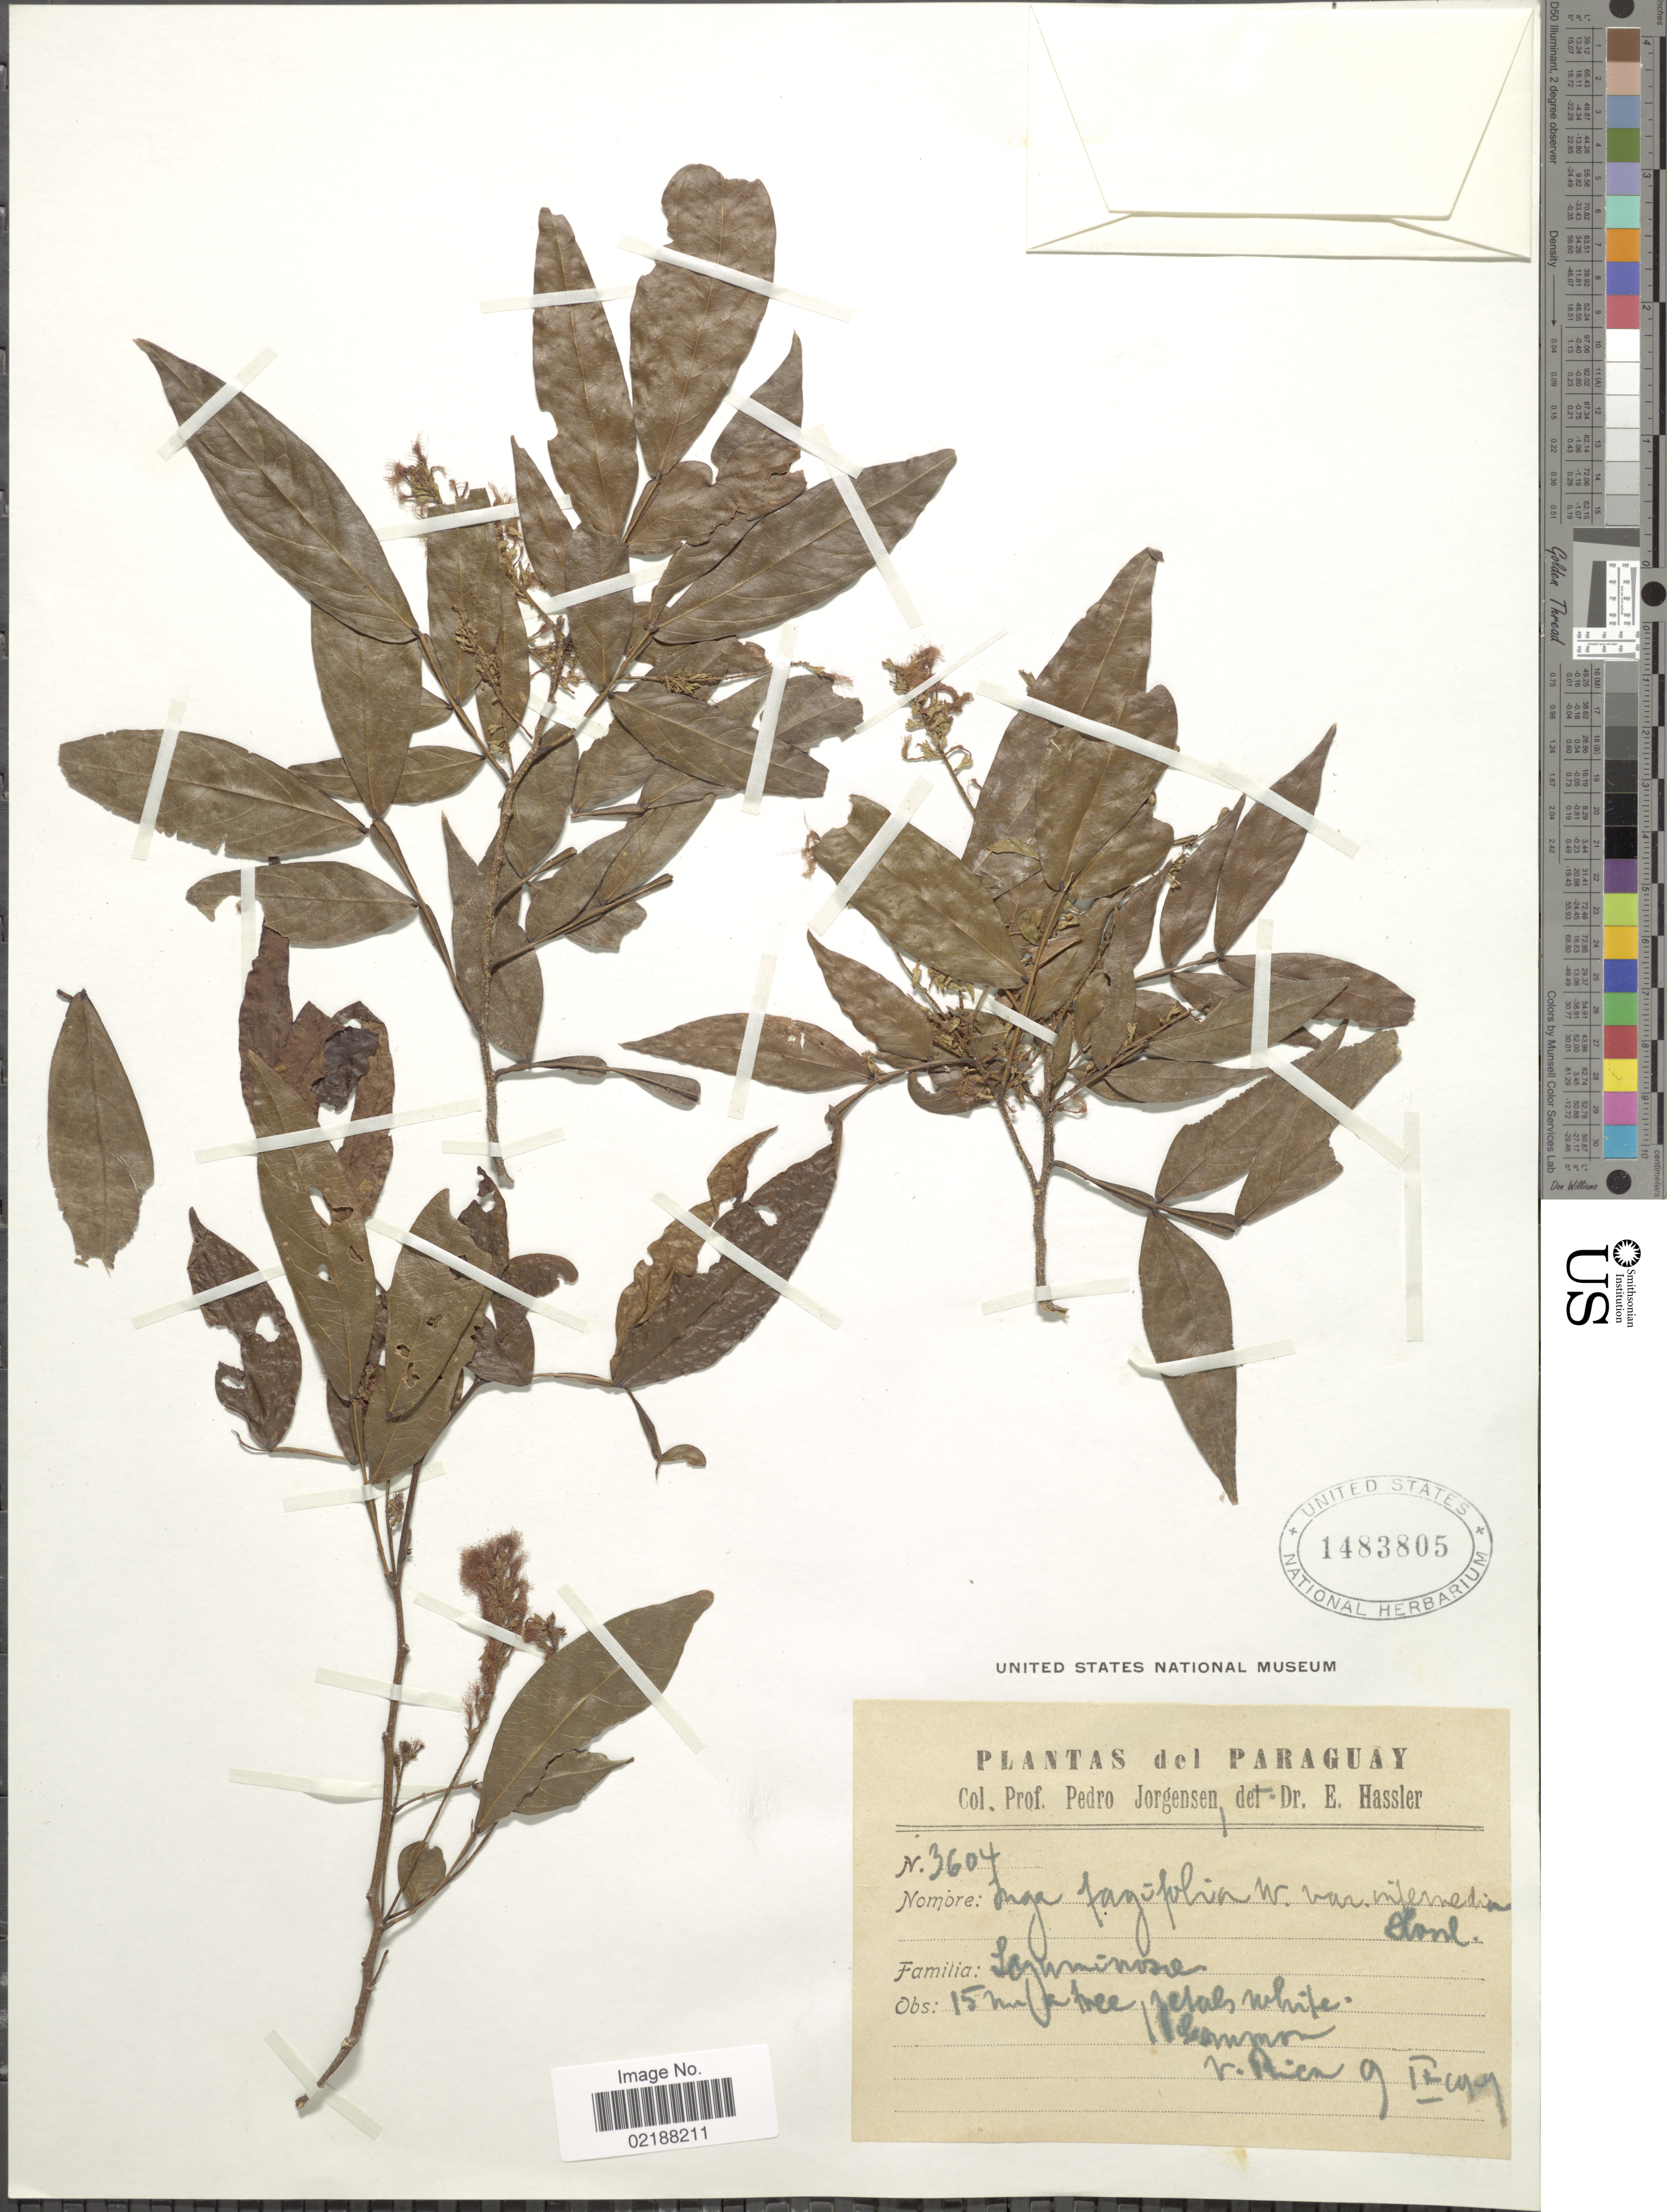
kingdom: Plantae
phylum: Tracheophyta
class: Magnoliopsida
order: Fabales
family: Fabaceae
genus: Inga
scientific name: Inga laurina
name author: (Sw.) Willd.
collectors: P. Jörgensen & E. Hassler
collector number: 3604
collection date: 1907-09-09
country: Paraguay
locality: V. Rica.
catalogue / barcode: US 1483805